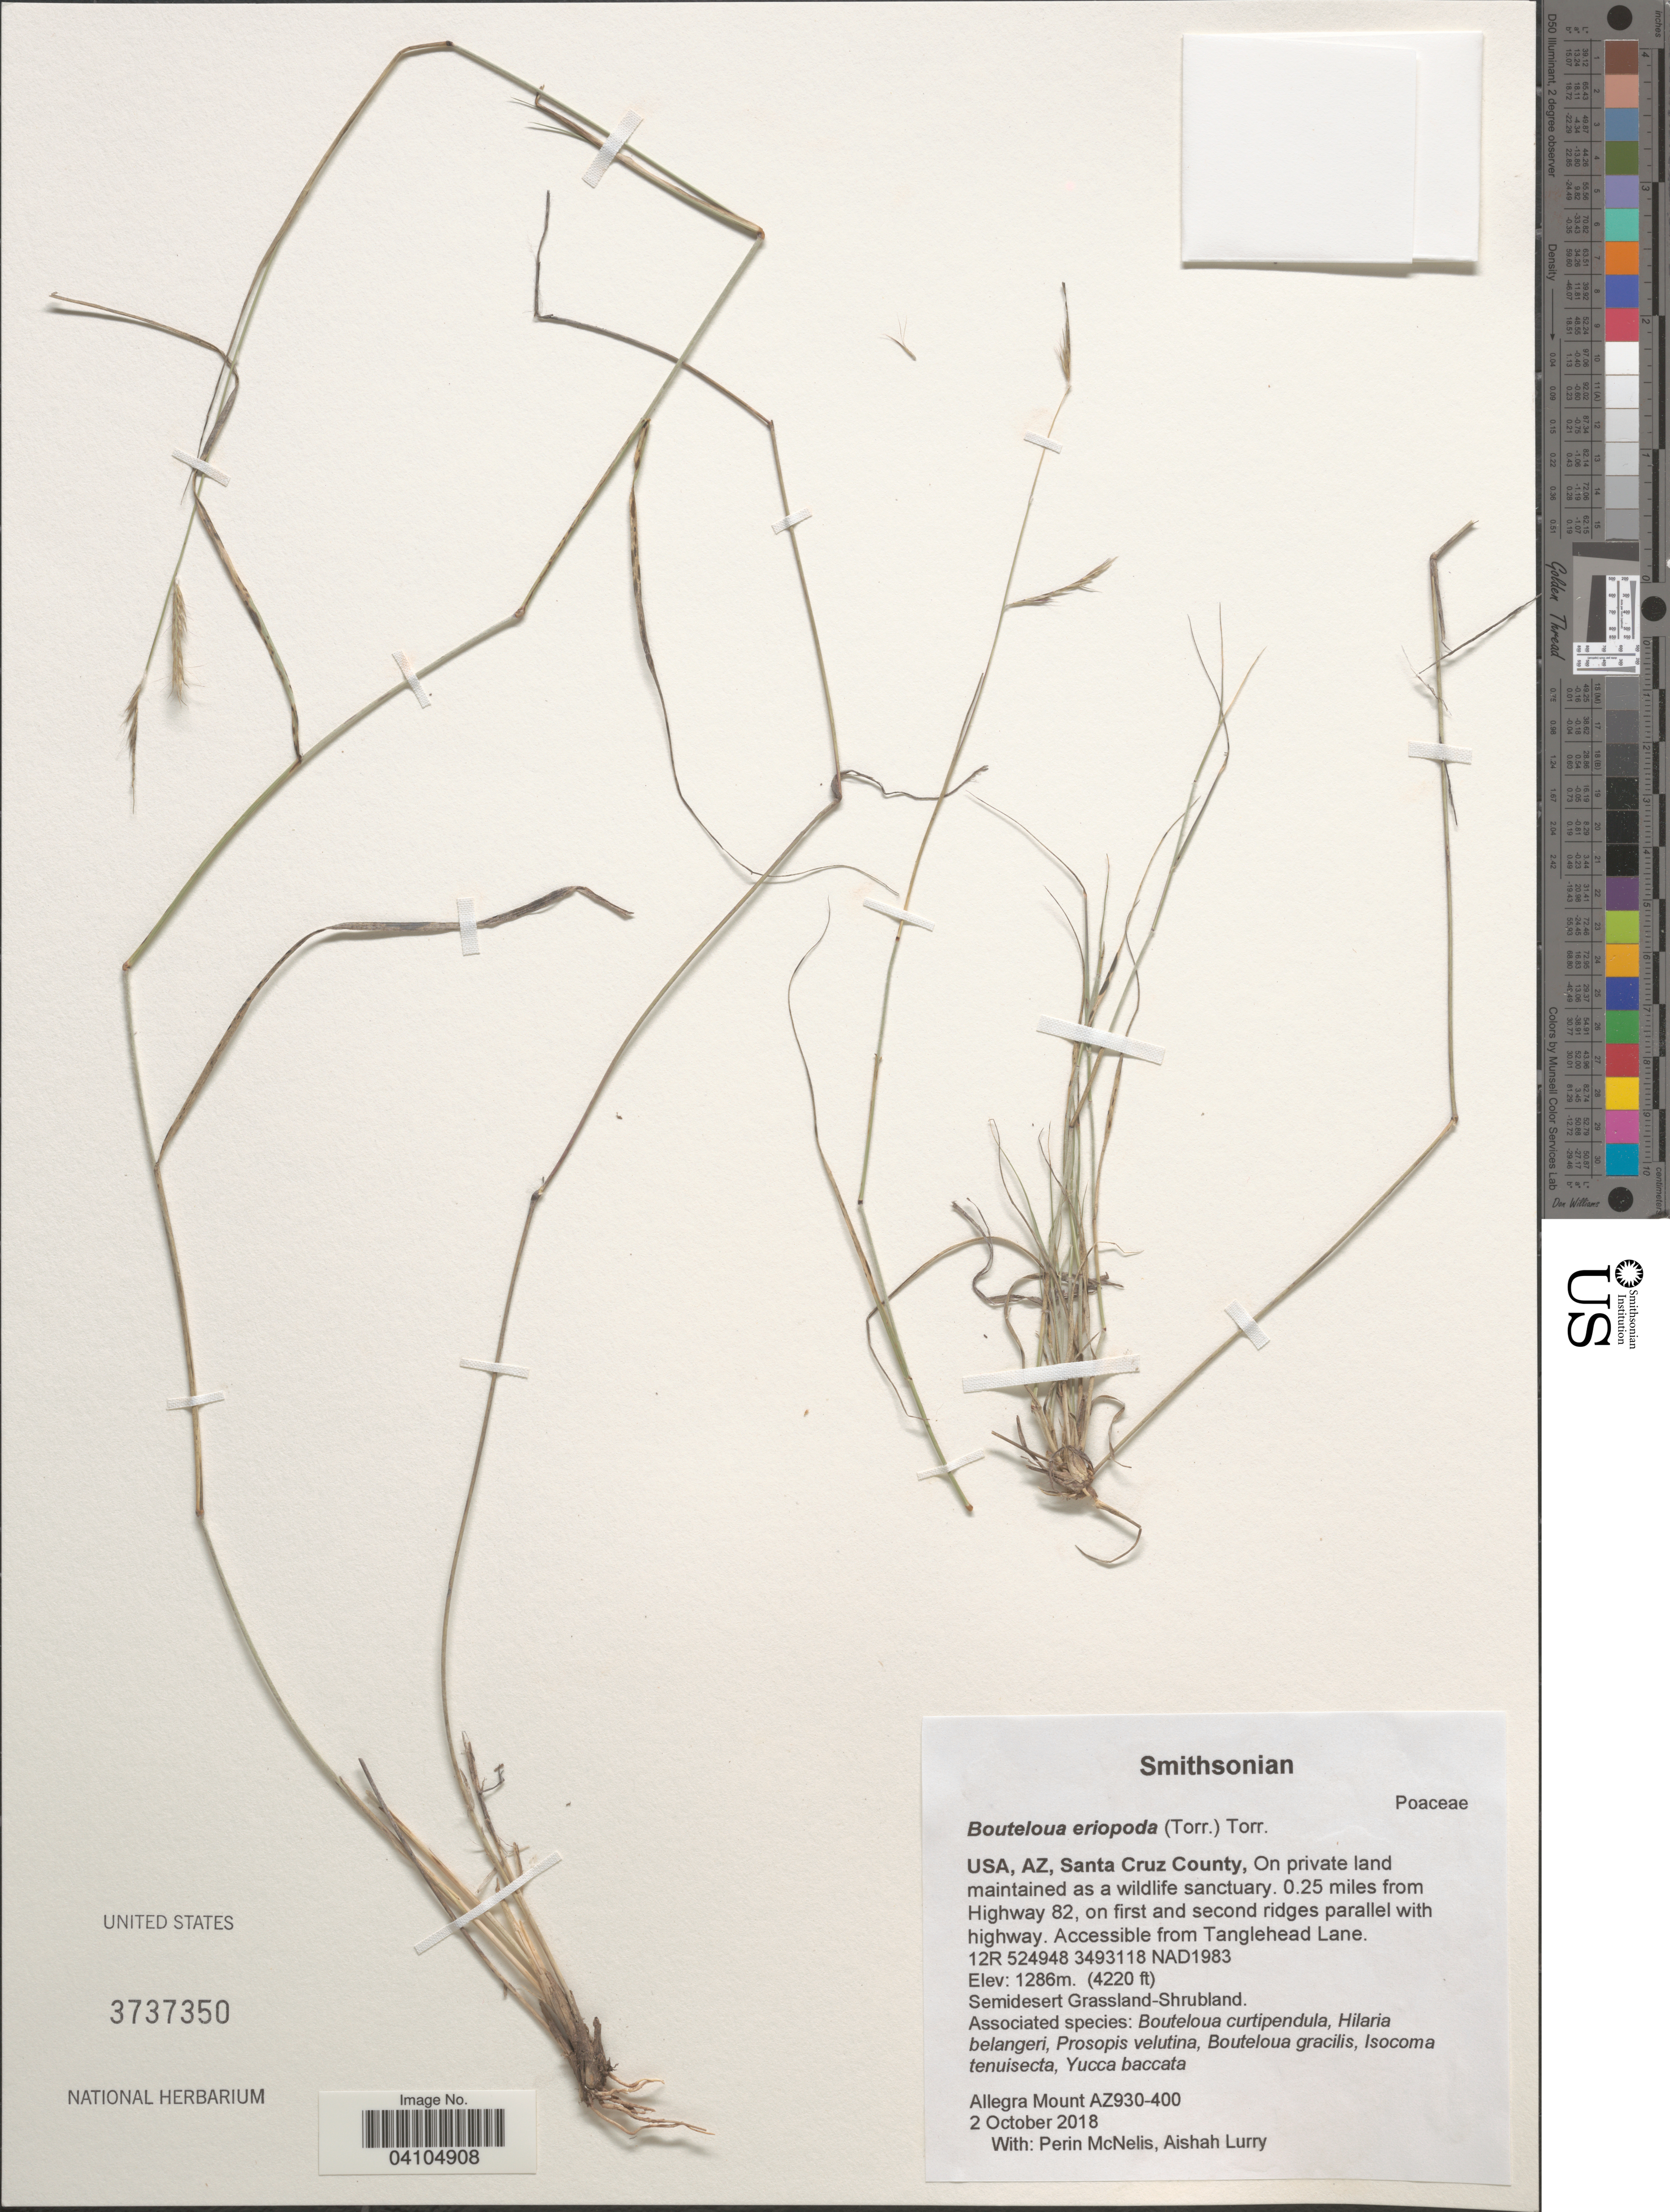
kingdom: Plantae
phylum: Tracheophyta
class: Liliopsida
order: Poales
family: Poaceae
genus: Bouteloua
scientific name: Bouteloua eriopoda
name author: (Torr.) Torr.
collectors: A. Mount, P. McNelis & A. Lurry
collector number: AZ930-400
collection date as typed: Transcribed d/m/y: 2/10/2018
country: United States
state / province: Arizona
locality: Santa Cruz County. 0.25 miles from Highway 82, on first and second ridges parallel with highway. Accessible from Tanglehead Lane. 12R 524948 3493118 NAD1983.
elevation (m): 1286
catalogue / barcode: US 3737350